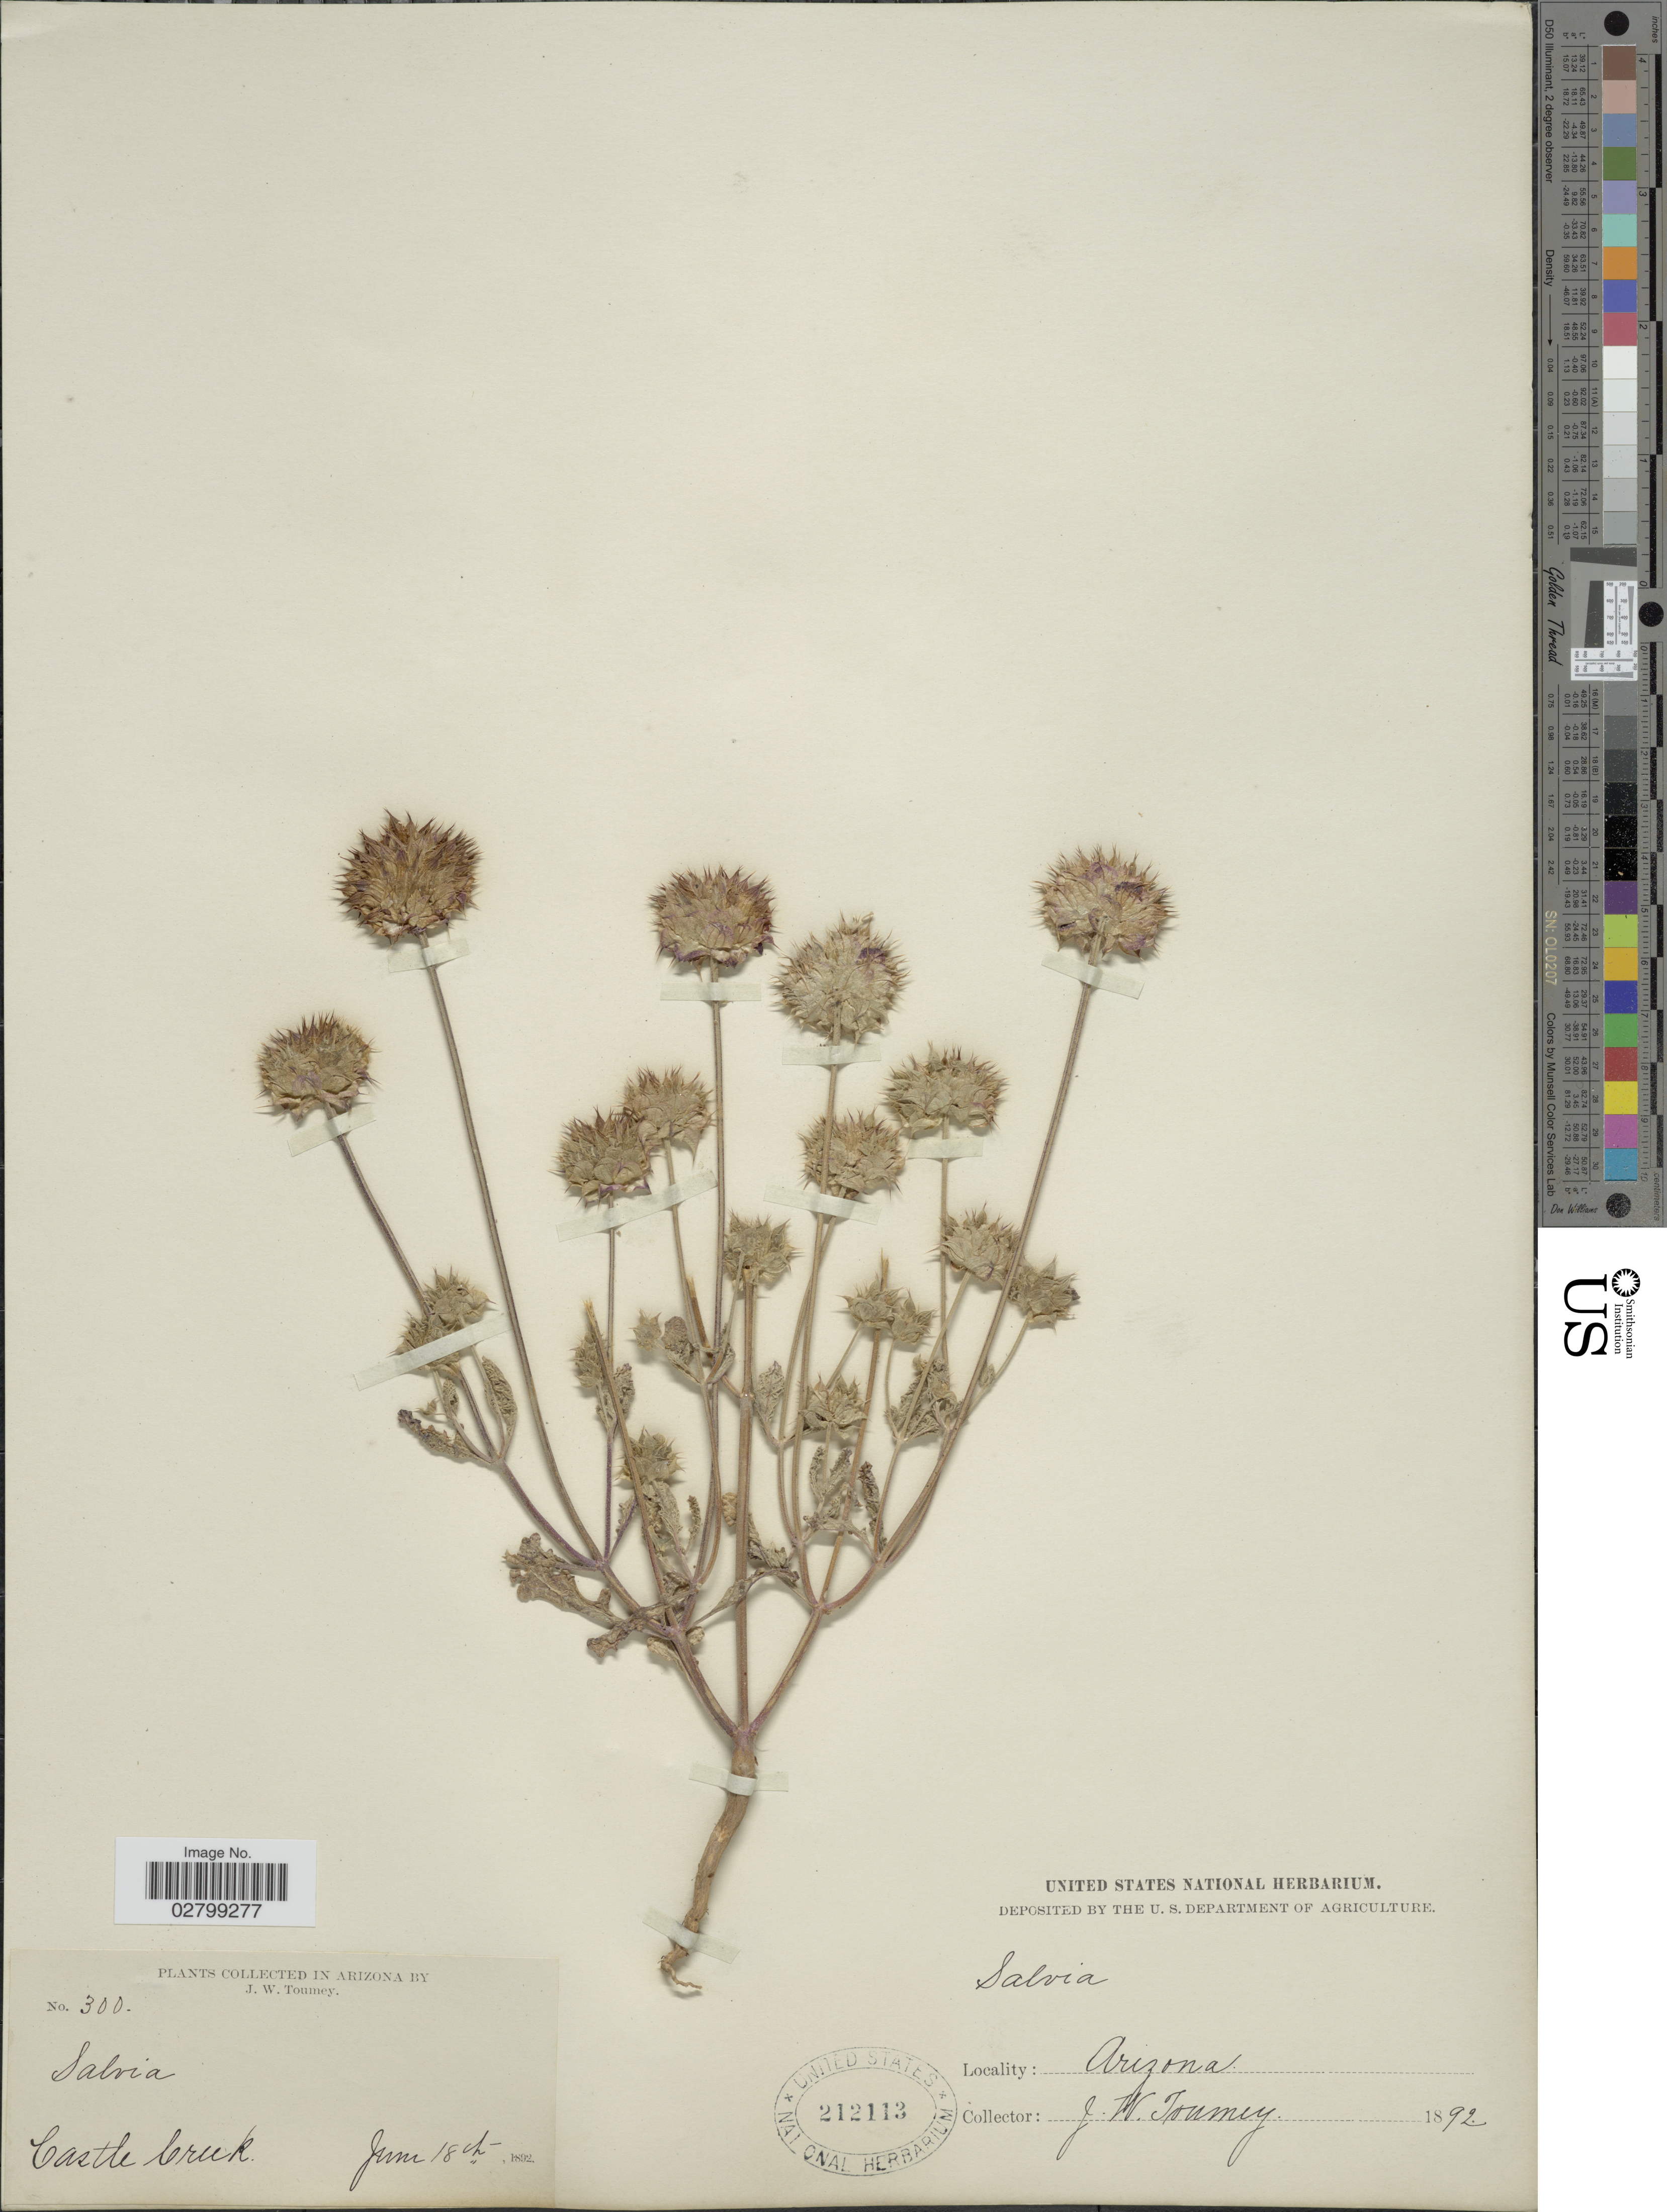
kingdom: Plantae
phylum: Tracheophyta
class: Magnoliopsida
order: Lamiales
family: Lamiaceae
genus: Salvia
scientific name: Salvia columbariae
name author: Benth.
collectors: J. W. Toumey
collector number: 300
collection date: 1892-06-18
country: United States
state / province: Arizona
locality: Castle Creek.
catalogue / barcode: US 212113